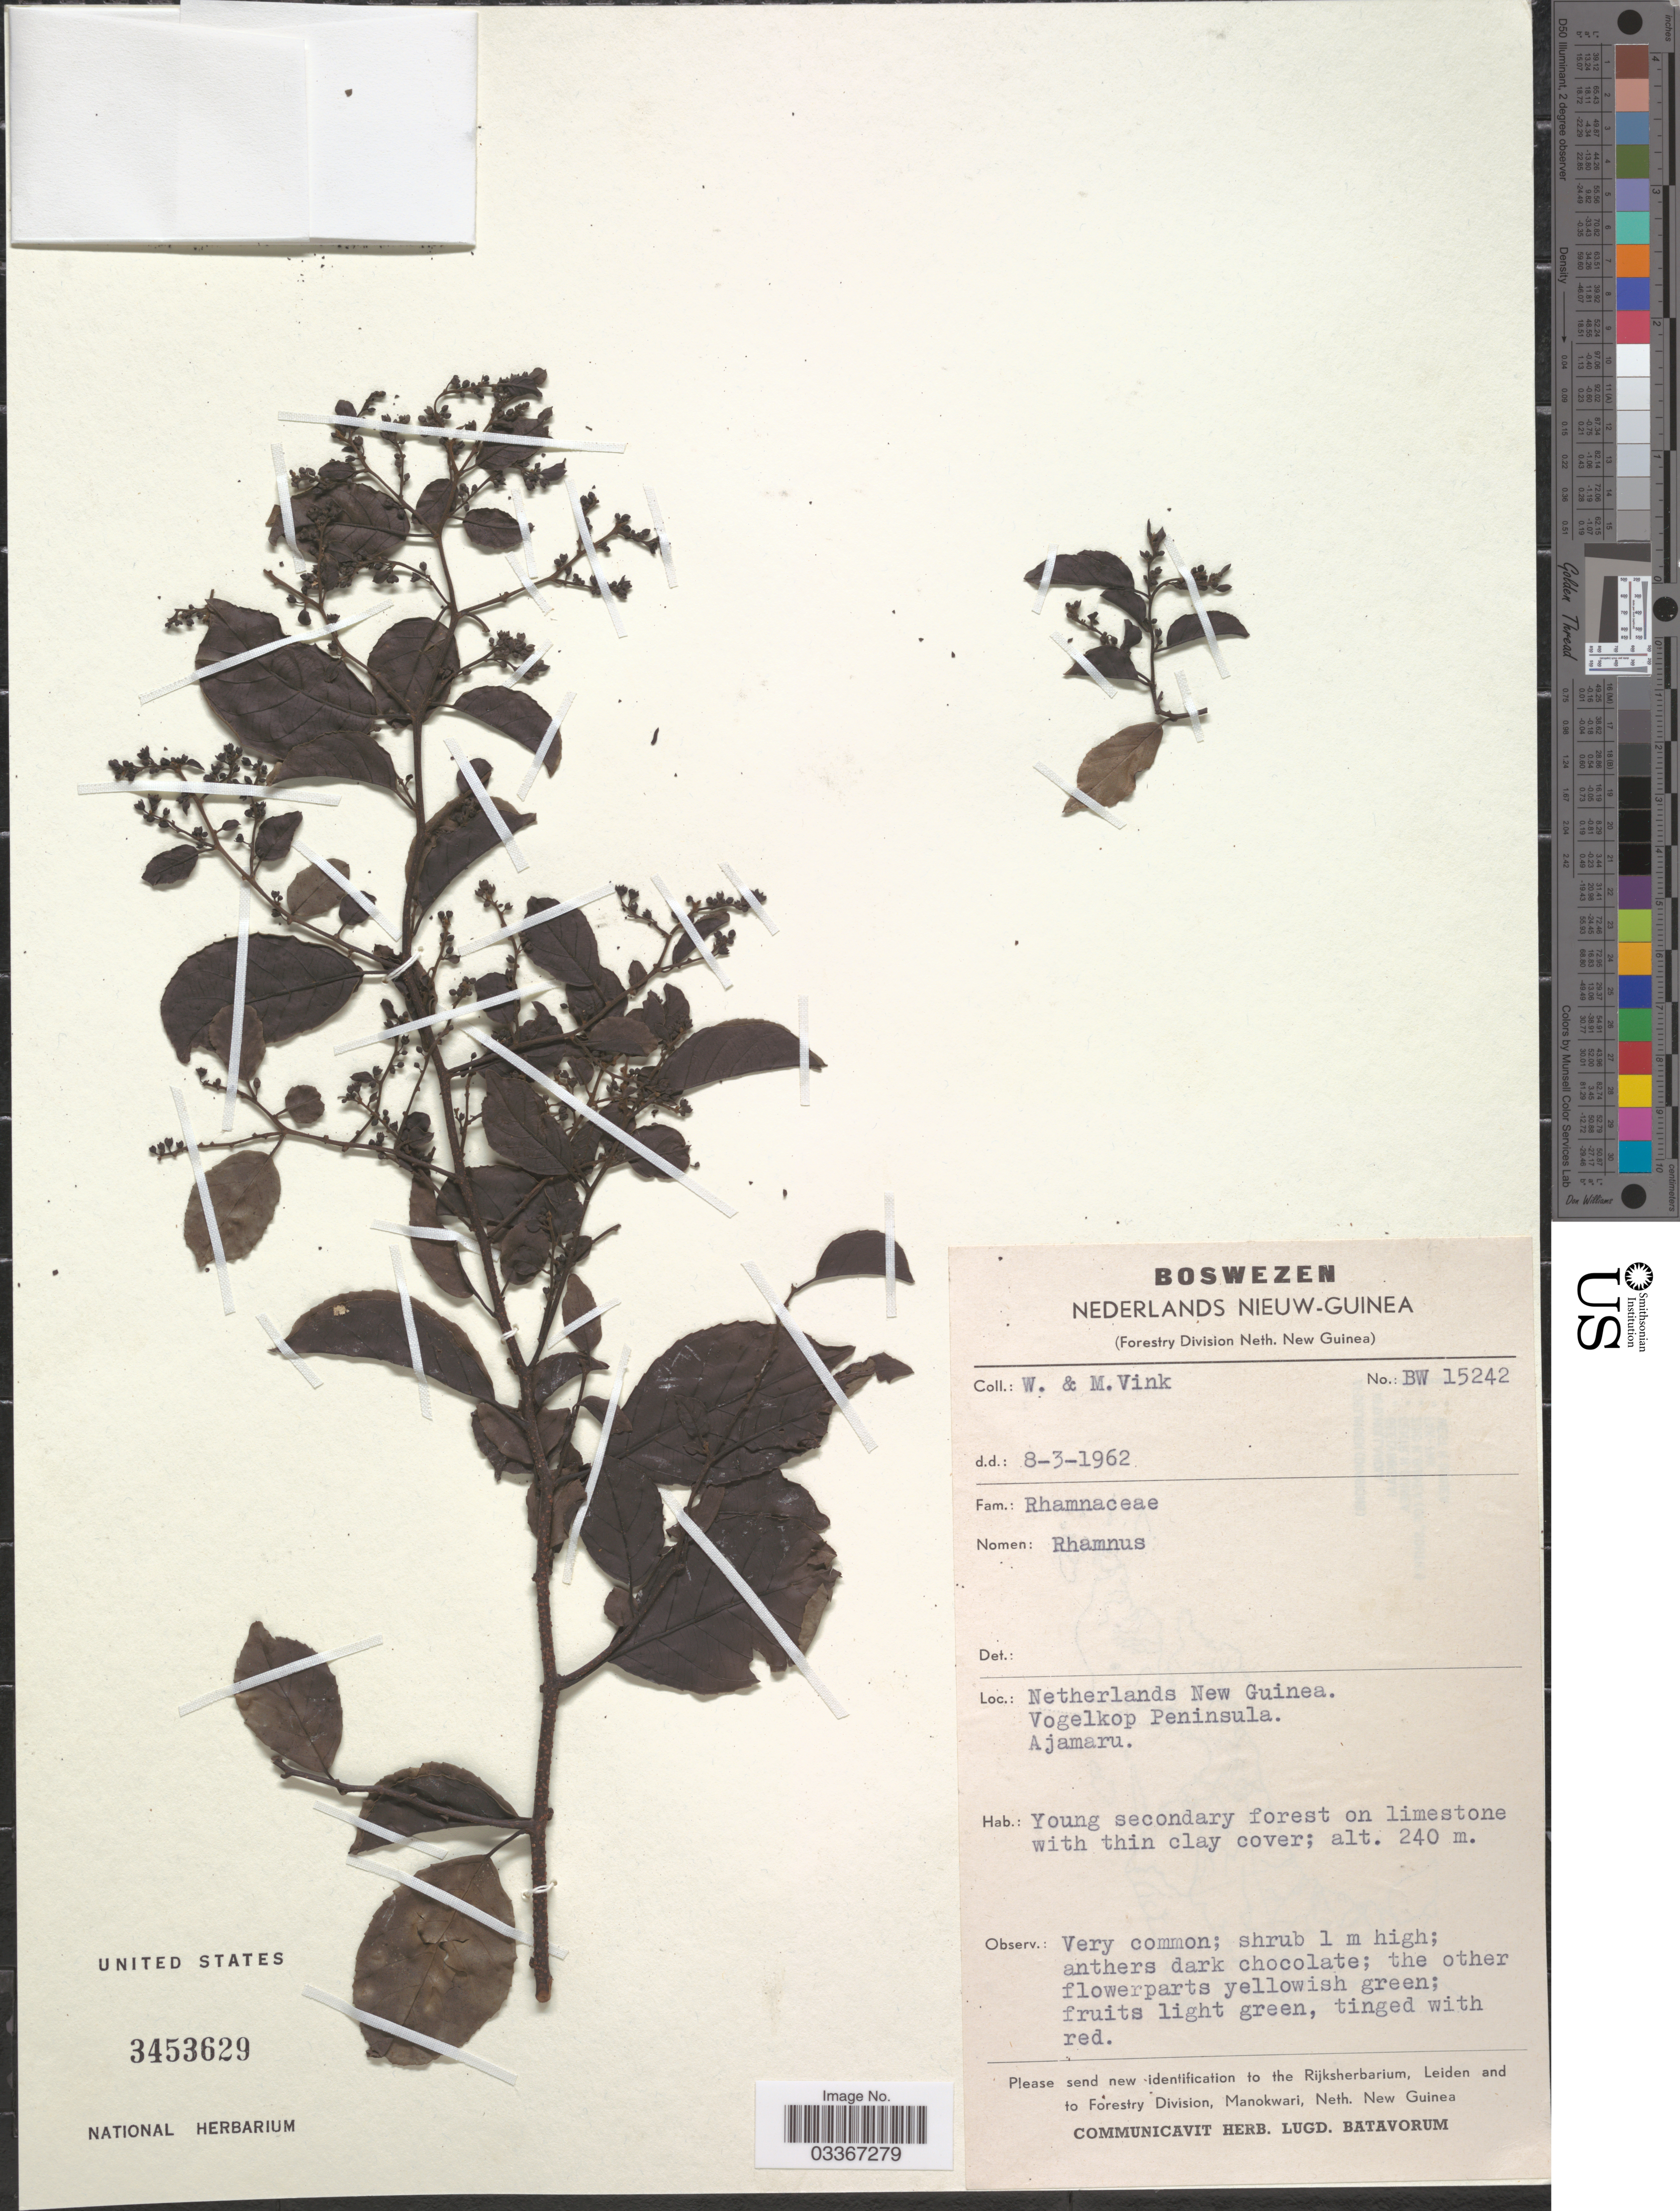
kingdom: Plantae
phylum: Tracheophyta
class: Magnoliopsida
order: Rosales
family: Rhamnaceae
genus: Rhamnus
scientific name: Rhamnus sp.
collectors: W. Vink & M. Vink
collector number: BW 15242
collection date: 1962-03-08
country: Indonesia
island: New Guinea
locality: Netherlands New Guinea. Vogelkop Peninsula. Ajamaru.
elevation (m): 240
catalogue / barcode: US 3453629